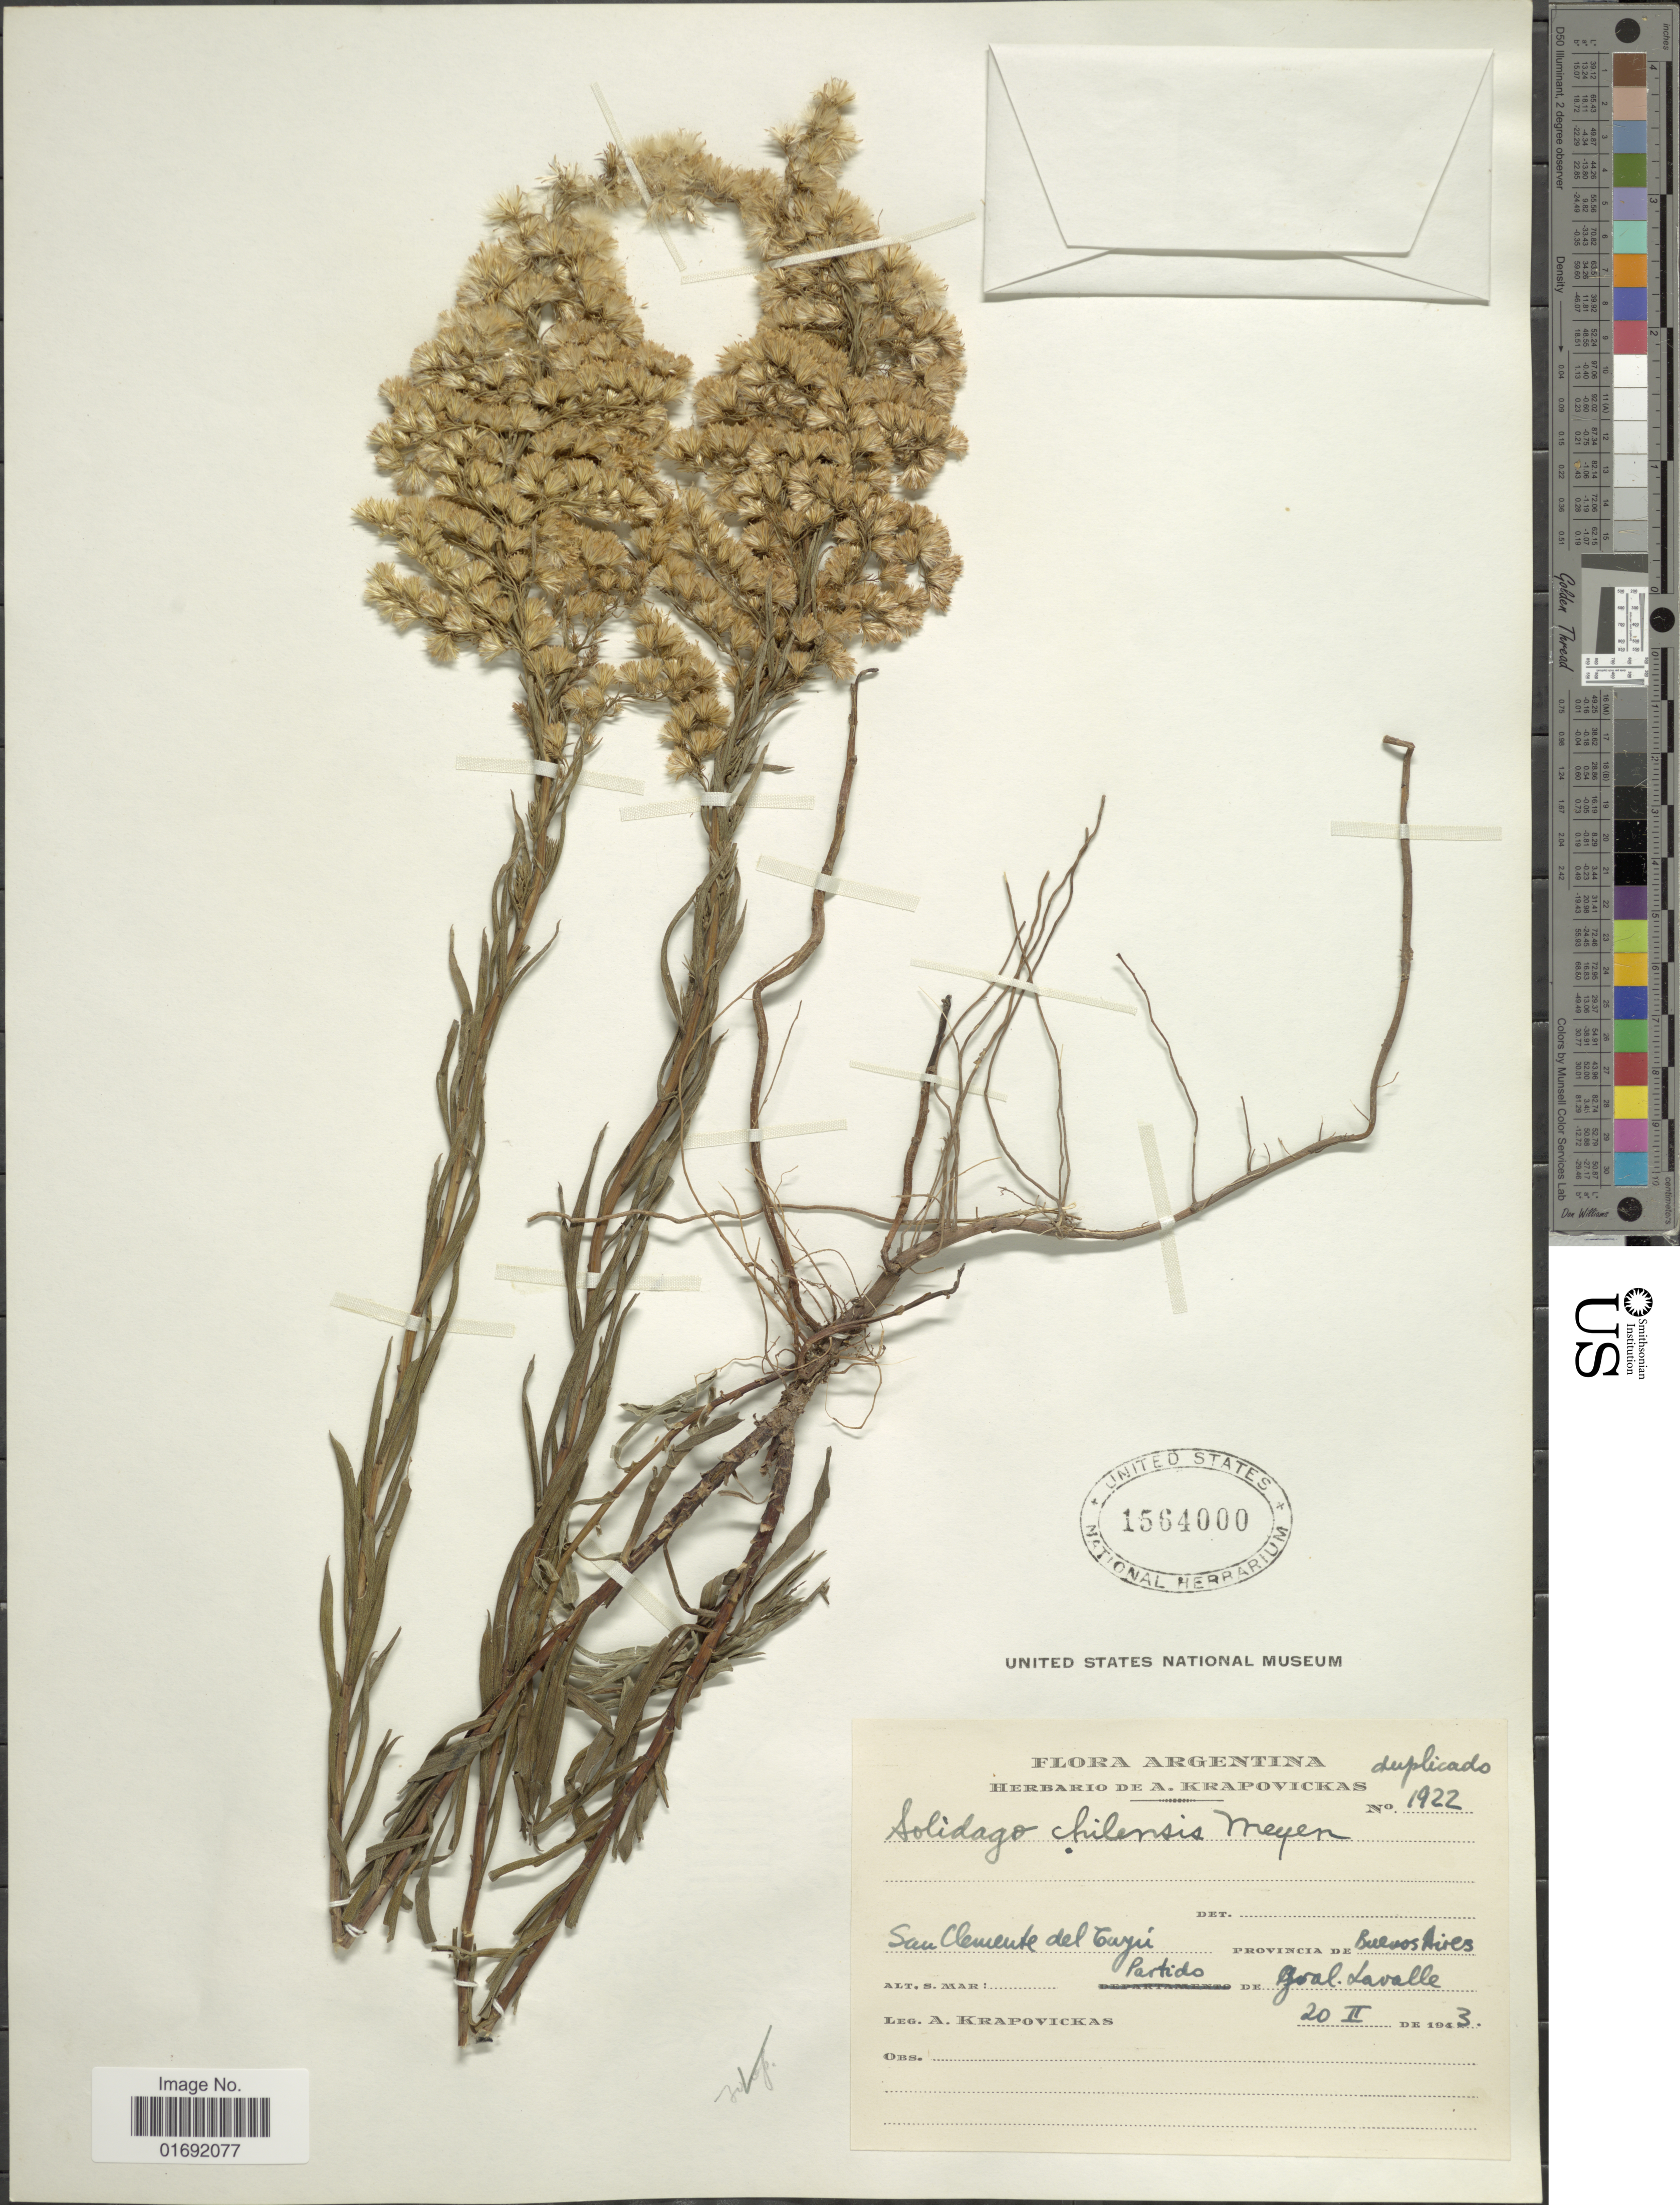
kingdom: Plantae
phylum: Tracheophyta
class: Magnoliopsida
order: Asterales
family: Asteraceae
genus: Solidago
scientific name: Solidago chilensis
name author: Meyen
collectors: A. Krapovickas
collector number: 1922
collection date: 1943-02-20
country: Argentina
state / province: Buenos Aires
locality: San Clemente del Tuyu, partido de Gral. Lavalle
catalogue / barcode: US 1564000